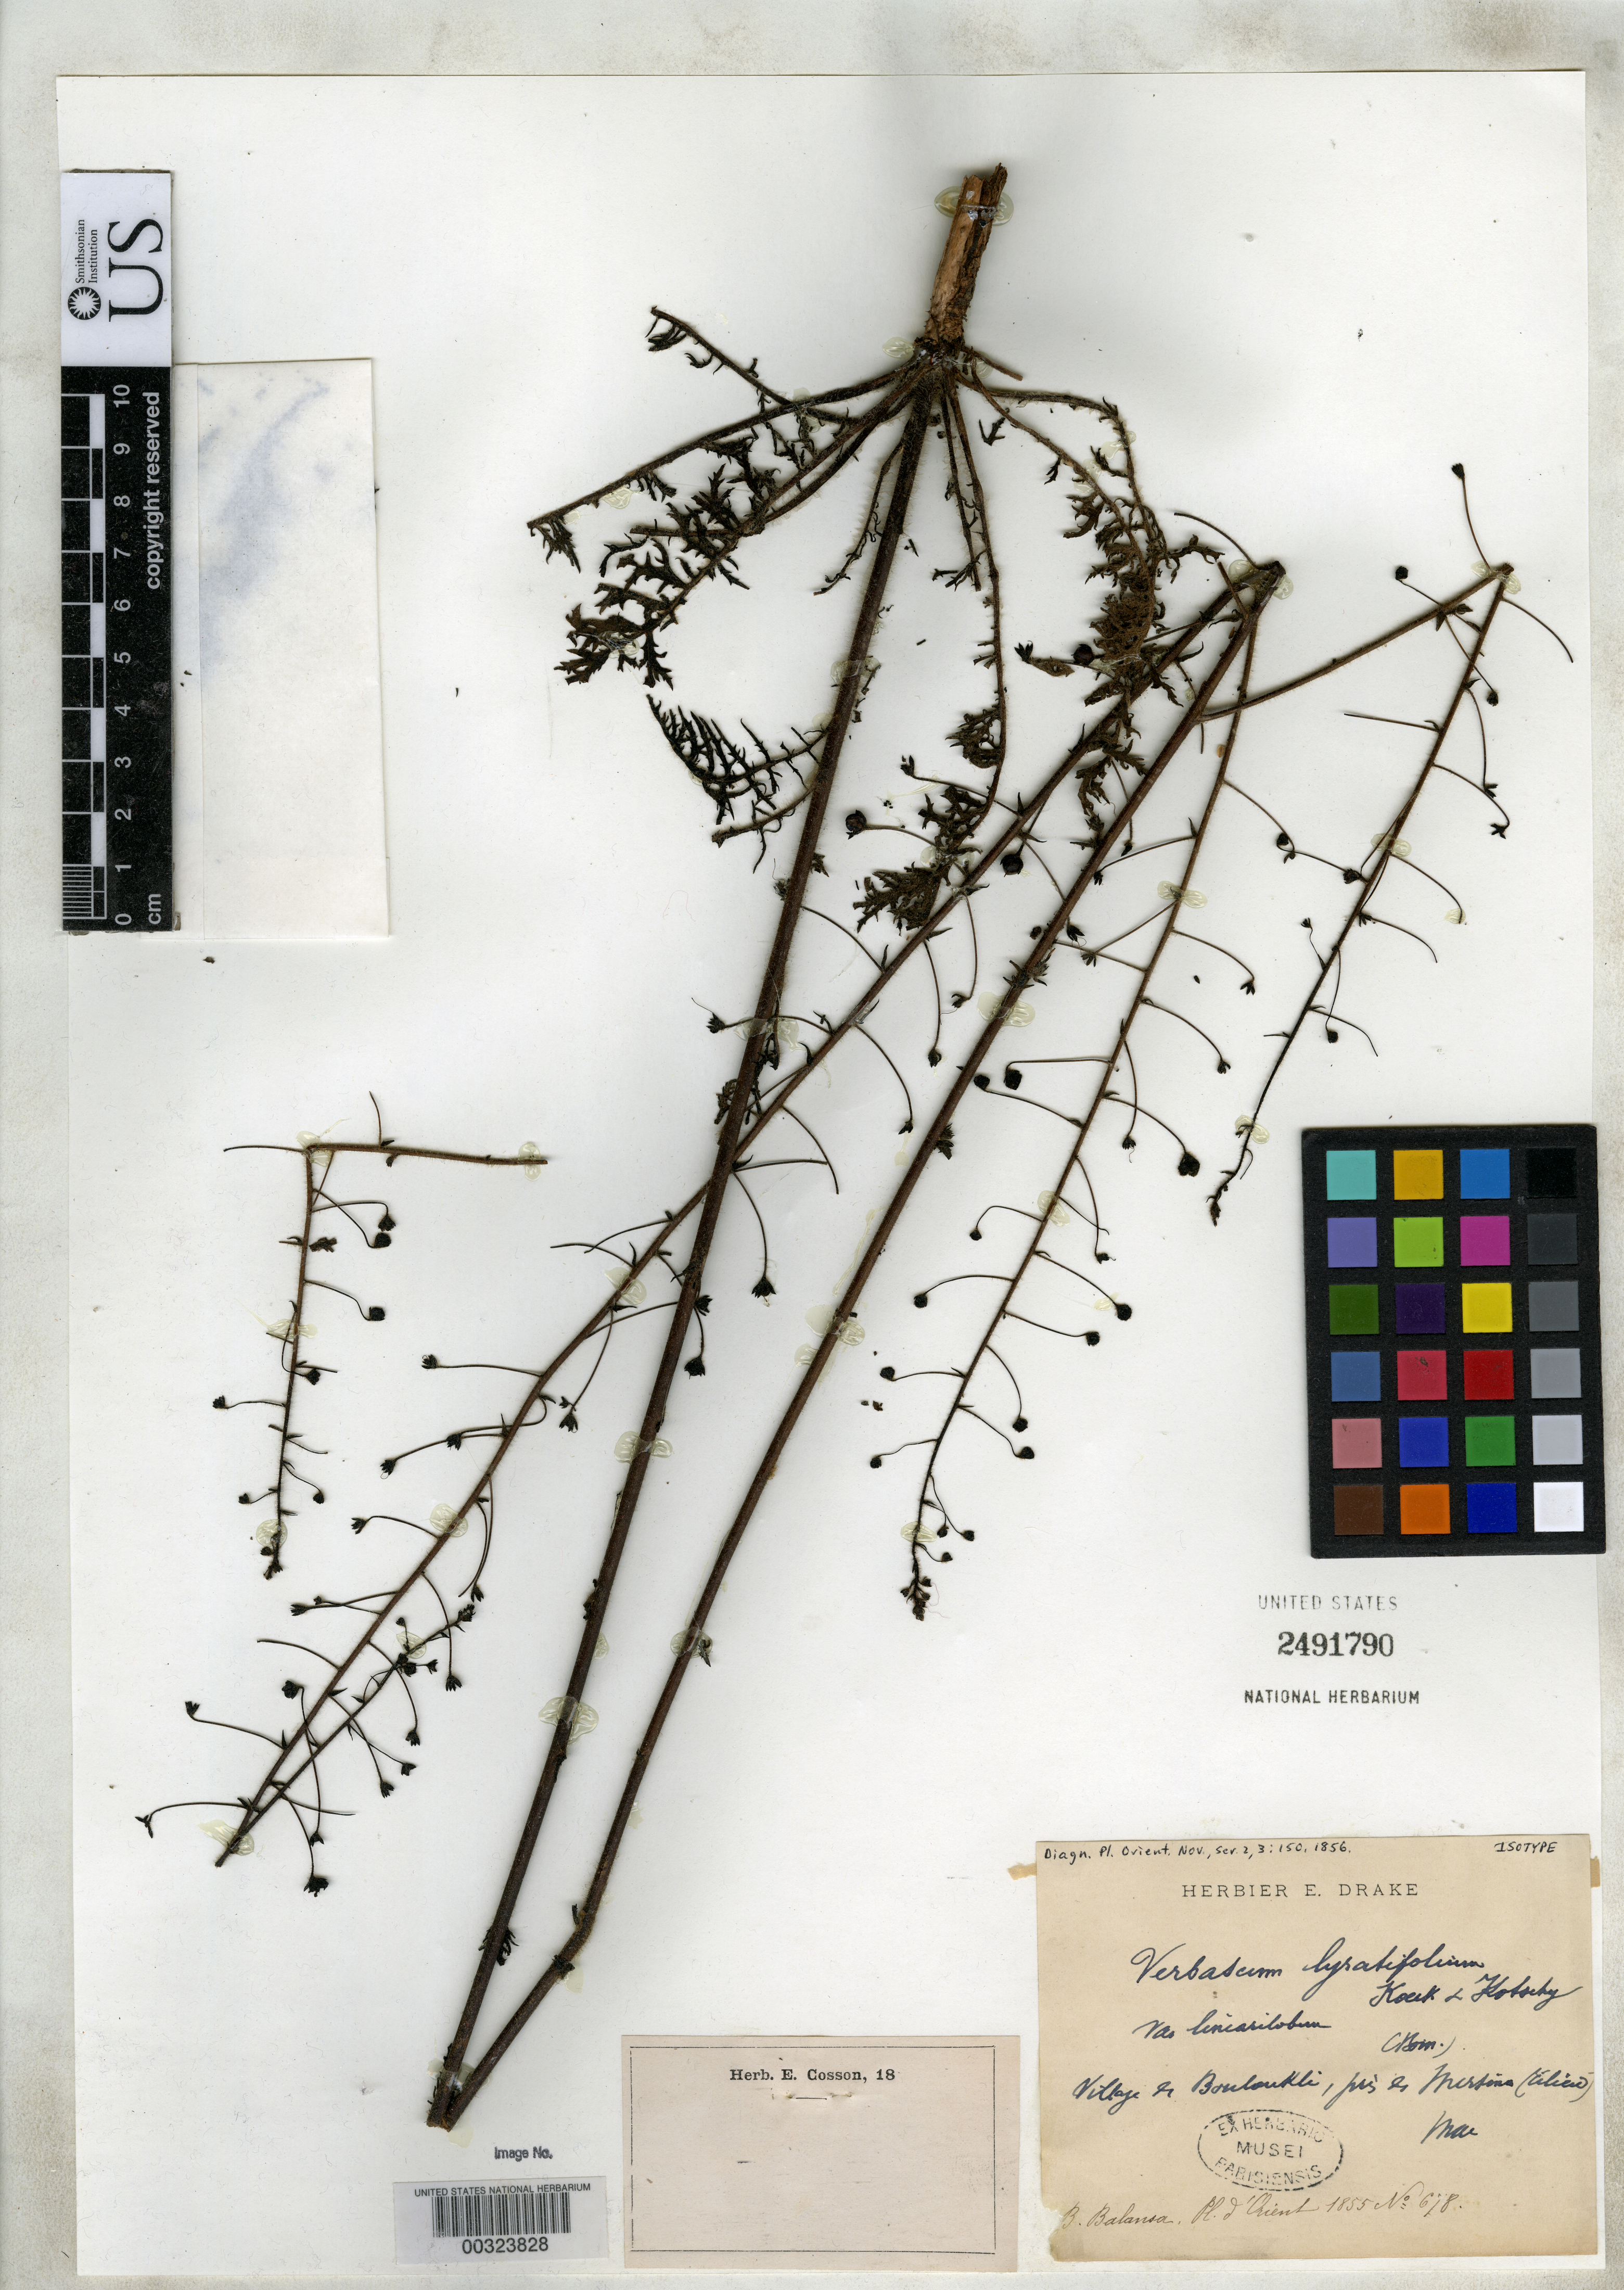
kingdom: Plantae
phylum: Tracheophyta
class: Magnoliopsida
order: Lamiales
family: Scrophulariaceae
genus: Verbascum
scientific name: Verbascum lyratifolium var. linearilobum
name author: Kotschy ex Boiss.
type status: Isotype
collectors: B. Balansa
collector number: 678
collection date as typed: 1855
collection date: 1855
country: Turkey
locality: Bouloukli near Mersina Ciliciae.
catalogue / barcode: US 2491790